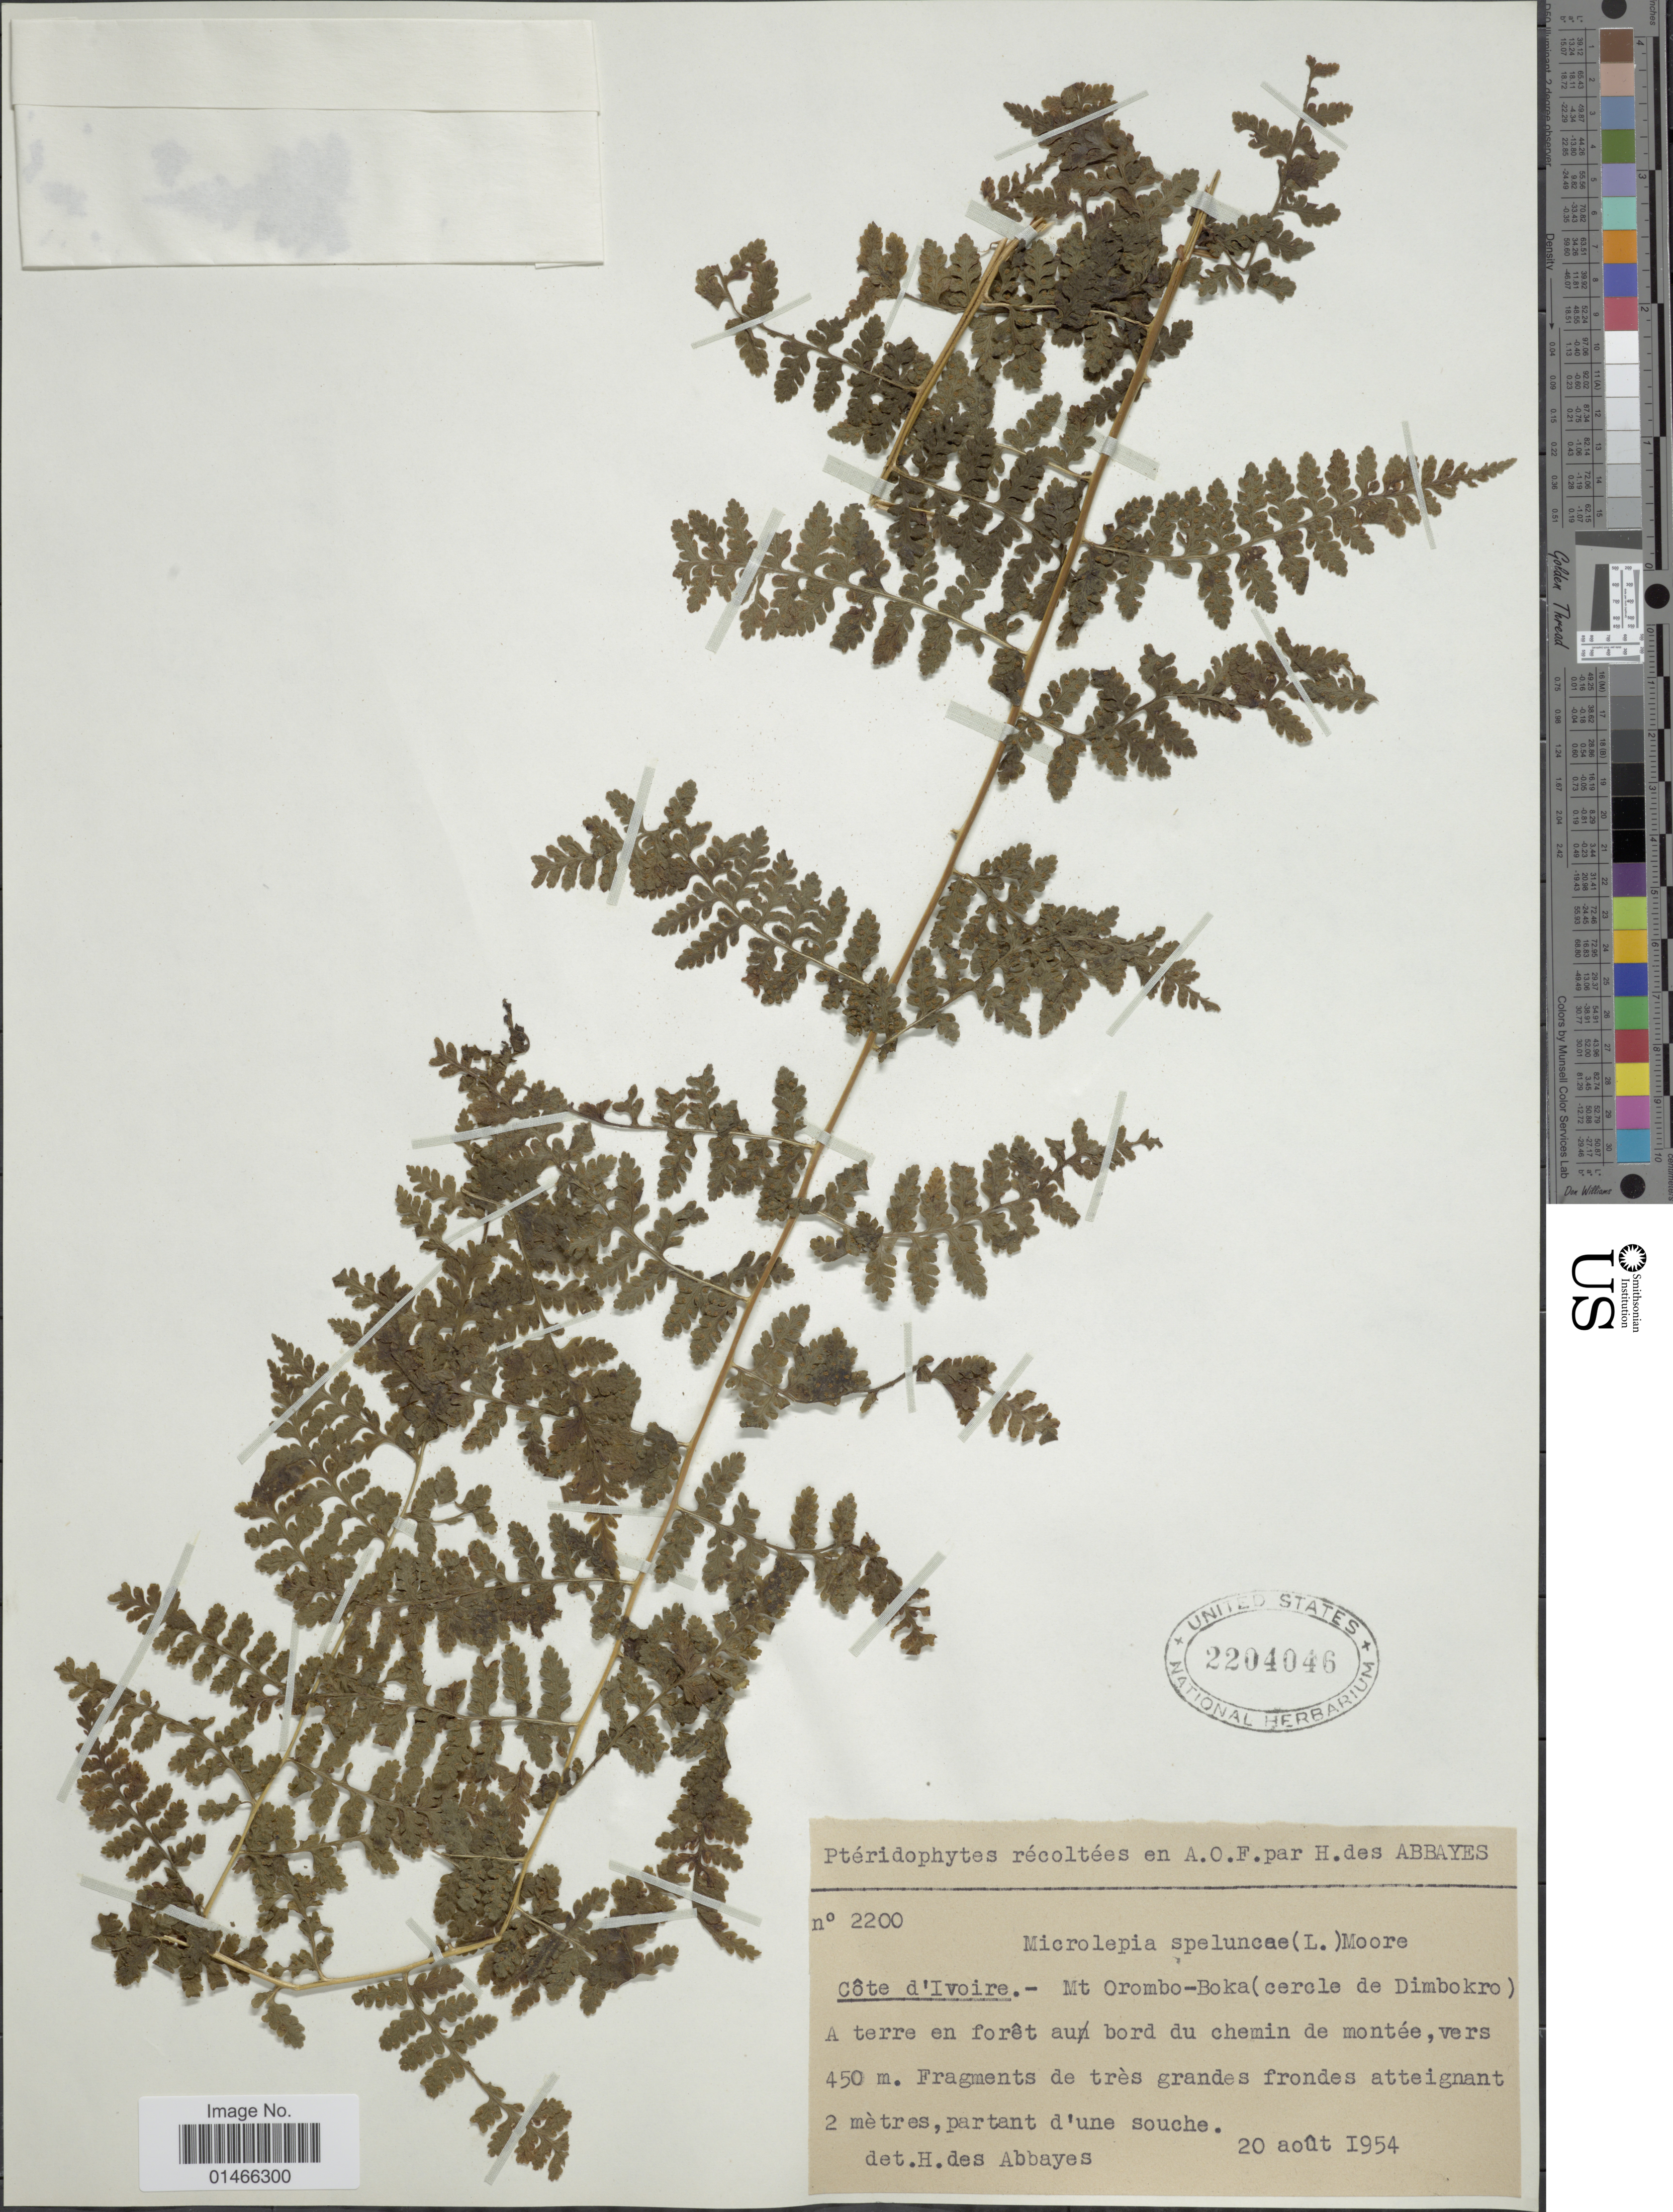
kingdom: Plantae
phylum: Tracheophyta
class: Polypodiopsida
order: Polypodiales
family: Dennstaedtiaceae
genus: Microlepia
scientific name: Microlepia speluncae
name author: (L.) T. Moore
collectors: H. R. Abbayes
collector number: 2200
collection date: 1954-08-20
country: Ivory Coast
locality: Cote d'Ivoire.- Mt Orombo-Boka (cercle de Dimbokro).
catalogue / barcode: US 2204046